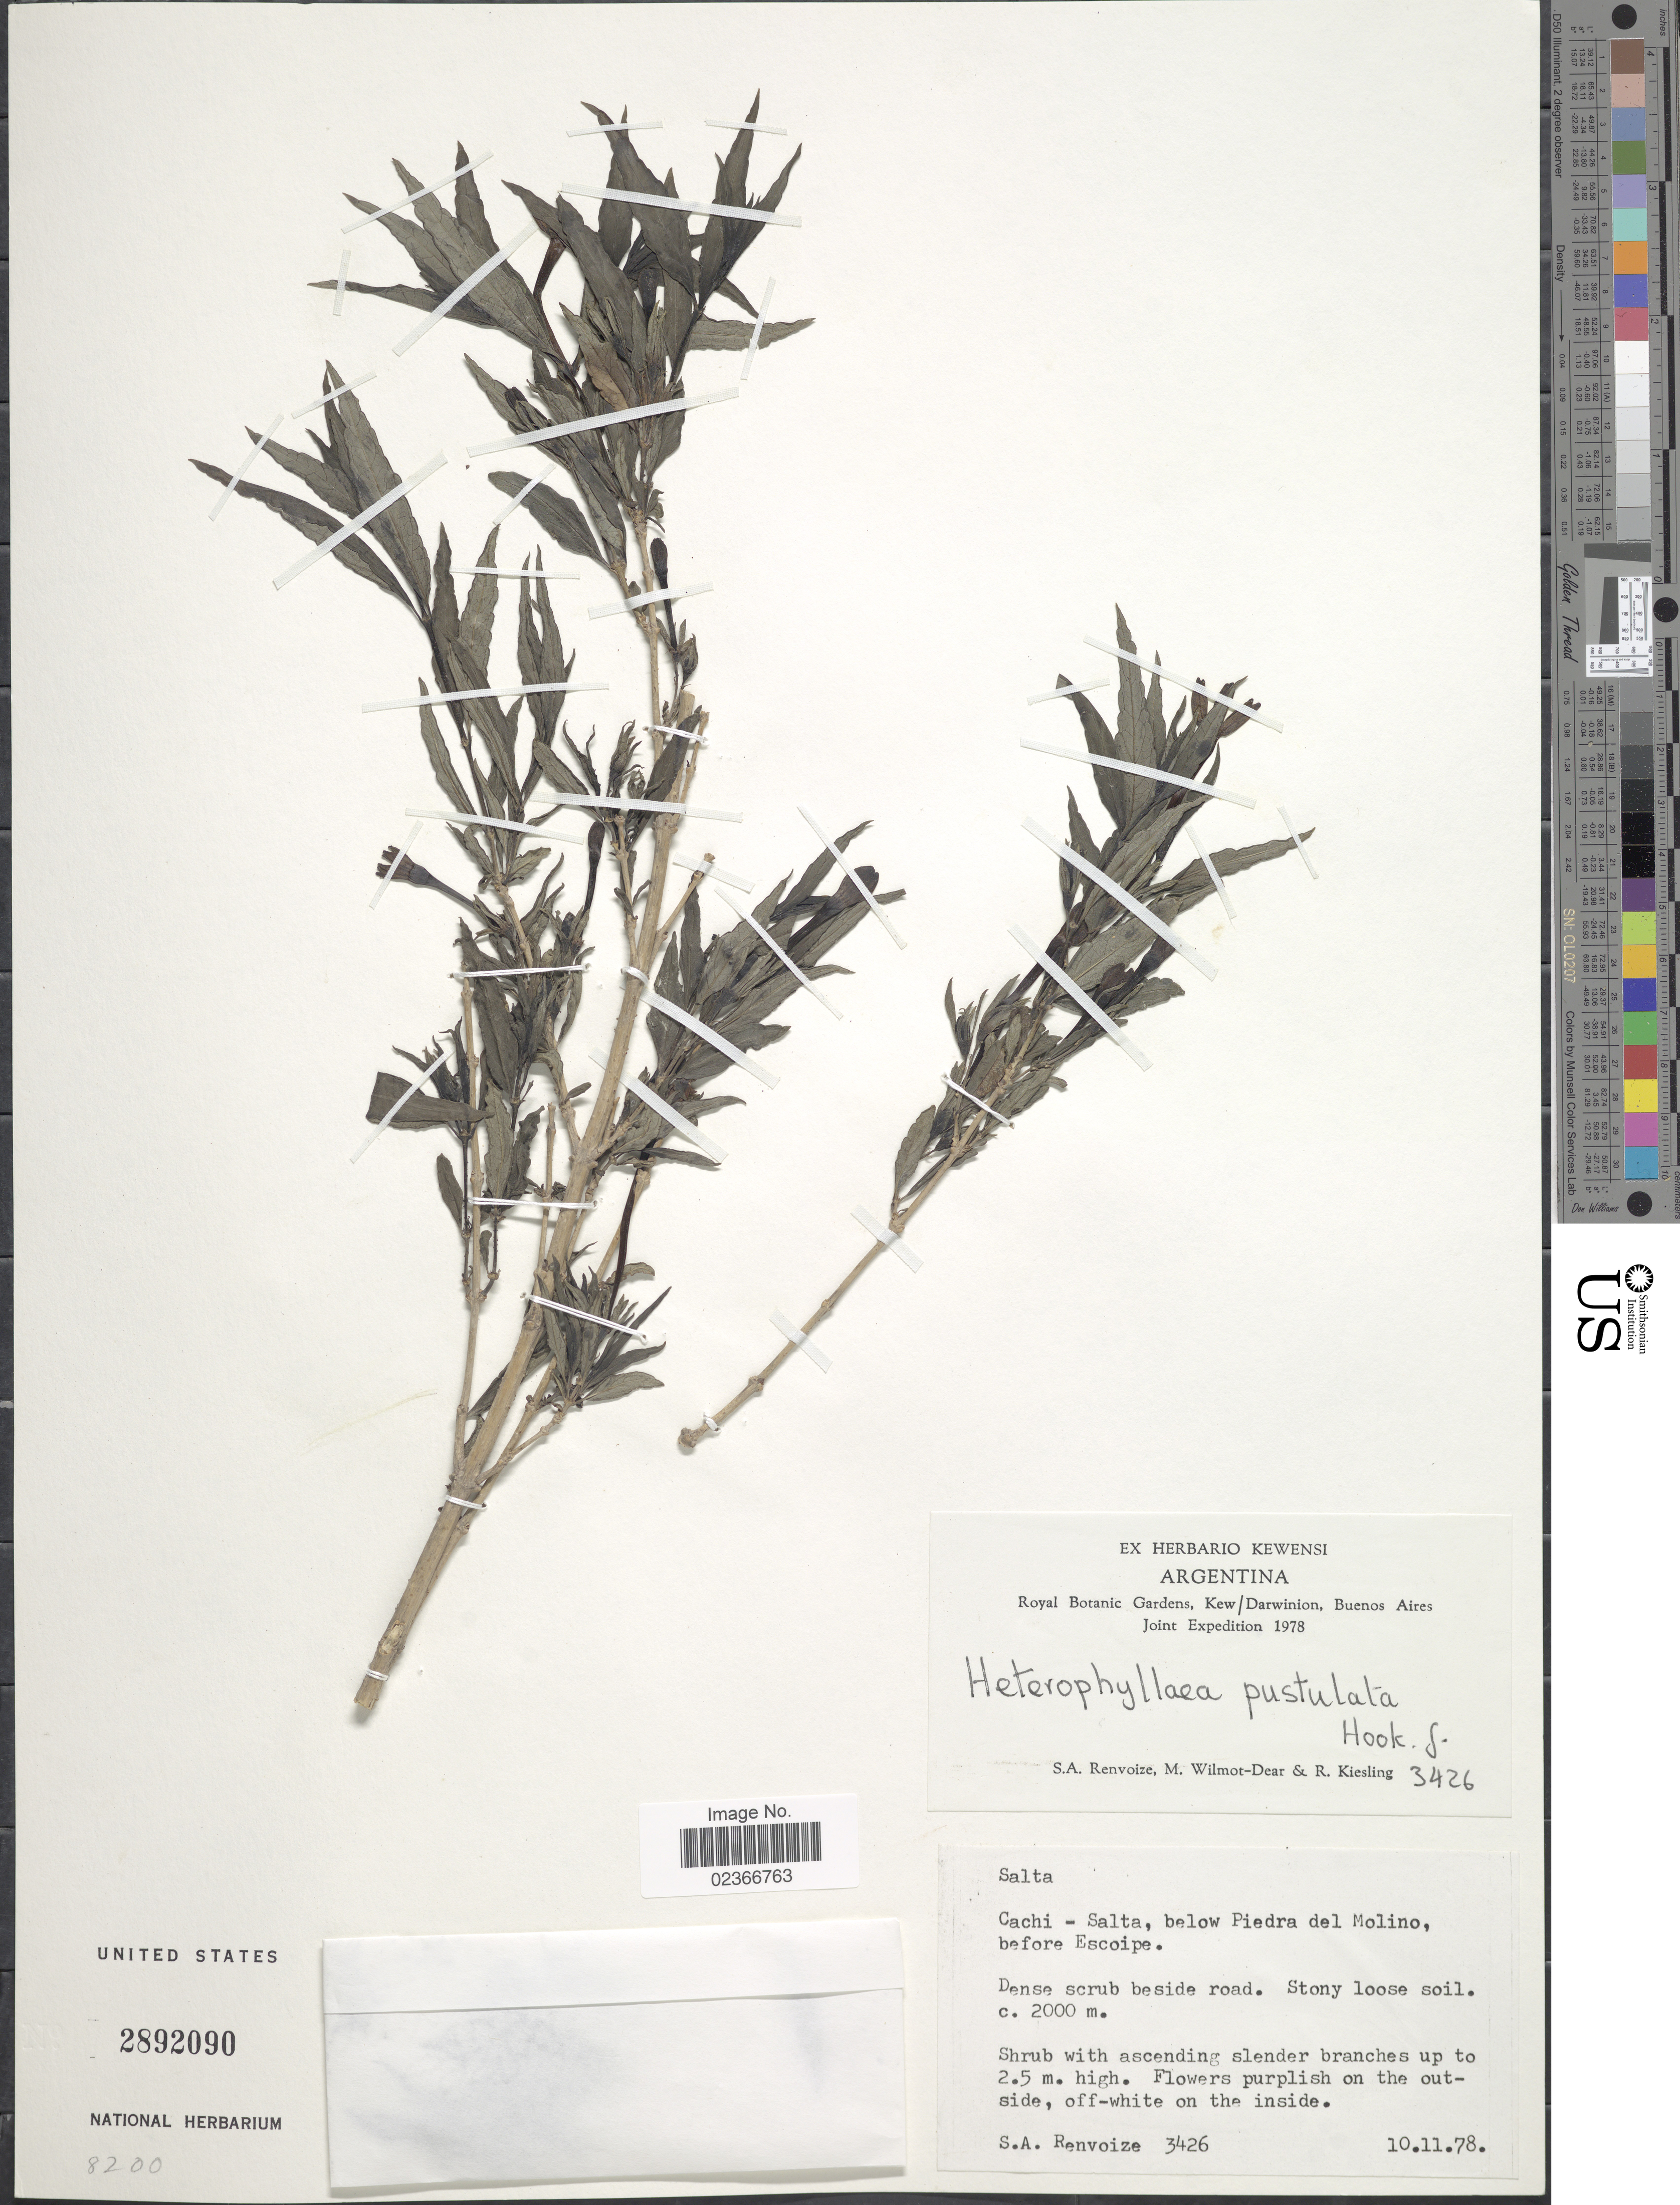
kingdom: Plantae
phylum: Tracheophyta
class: Magnoliopsida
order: Gentianales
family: Rubiaceae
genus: Heterophyllaea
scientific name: Heterophyllaea pustulata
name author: Hook. f.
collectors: S. A. Renvoize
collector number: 3426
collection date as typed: Transcribed d/m/y: 10/11/78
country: Argentina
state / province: Salta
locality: Cachi - Salta, below Piedra del Molino, before Escoipe.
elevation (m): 2000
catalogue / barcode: US 2892090